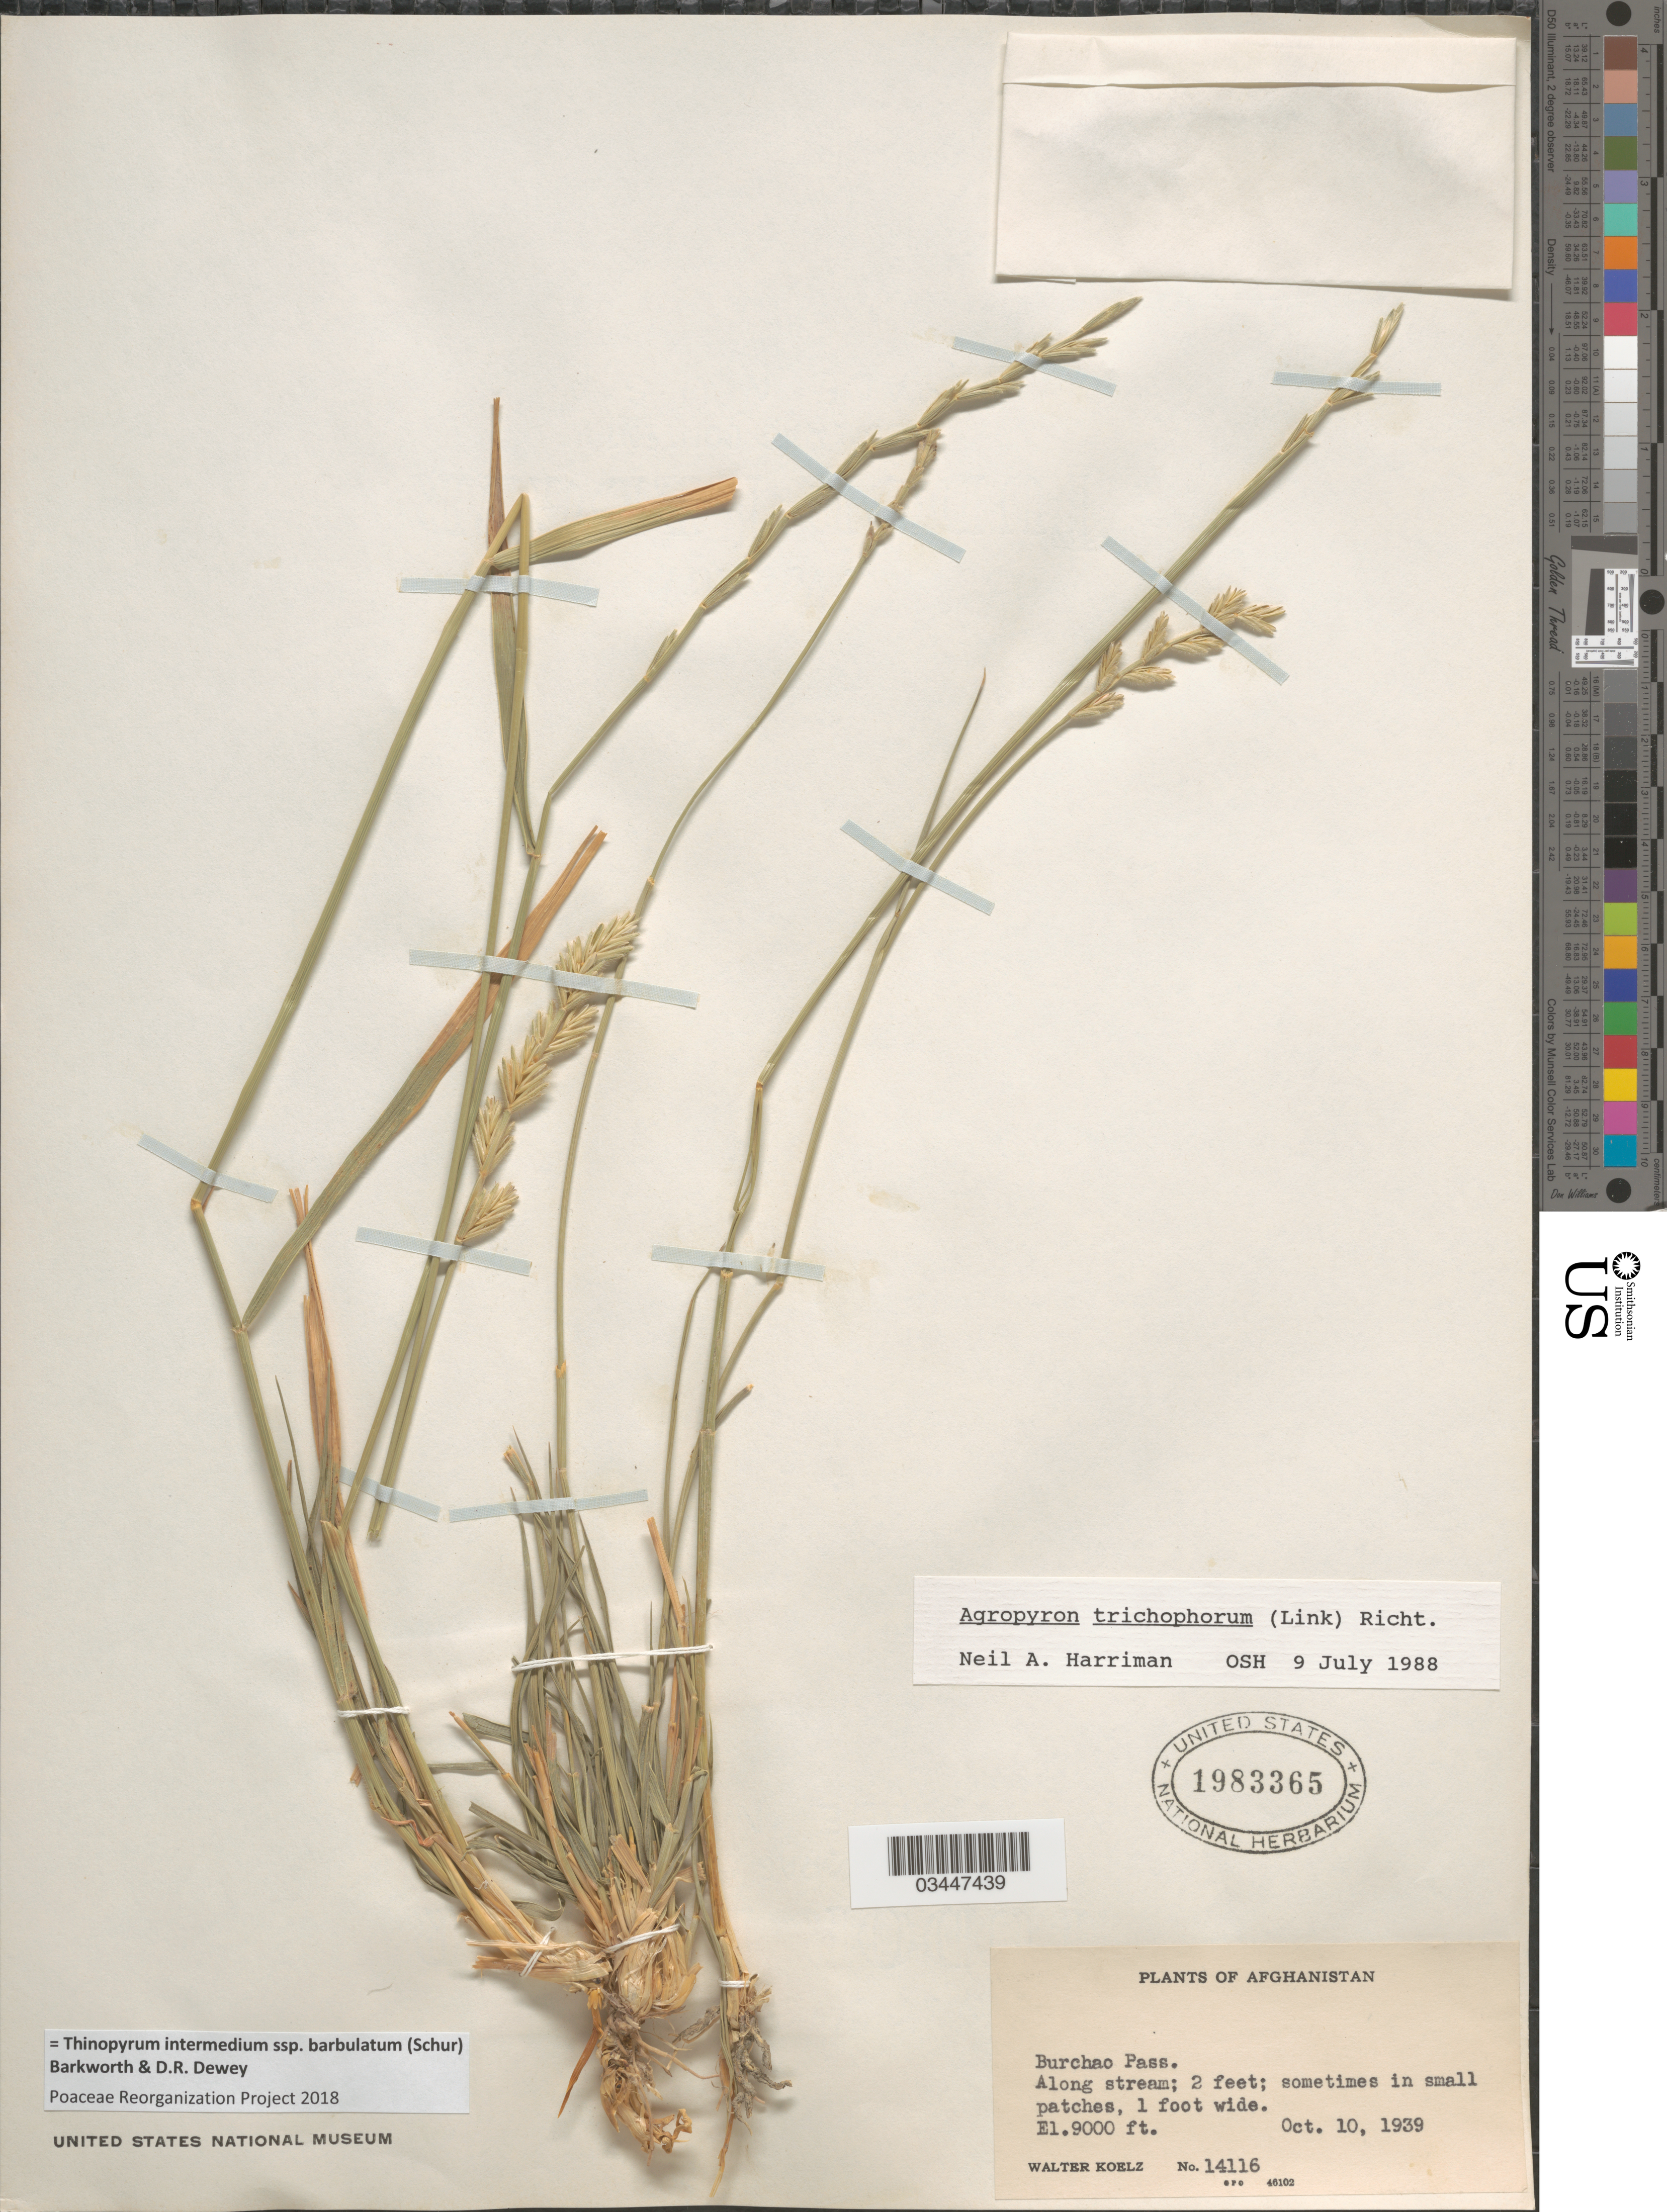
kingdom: Plantae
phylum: Tracheophyta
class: Liliopsida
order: Poales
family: Poaceae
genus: Thinopyrum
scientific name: Thinopyrum intermedium subsp. barbulatum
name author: (Schur) Barkworth & Dewey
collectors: W. N. Koelz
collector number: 14116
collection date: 1939-10-10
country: Afghanistan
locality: Burchao Pass. Along stream.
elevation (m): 2743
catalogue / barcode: US 1983365